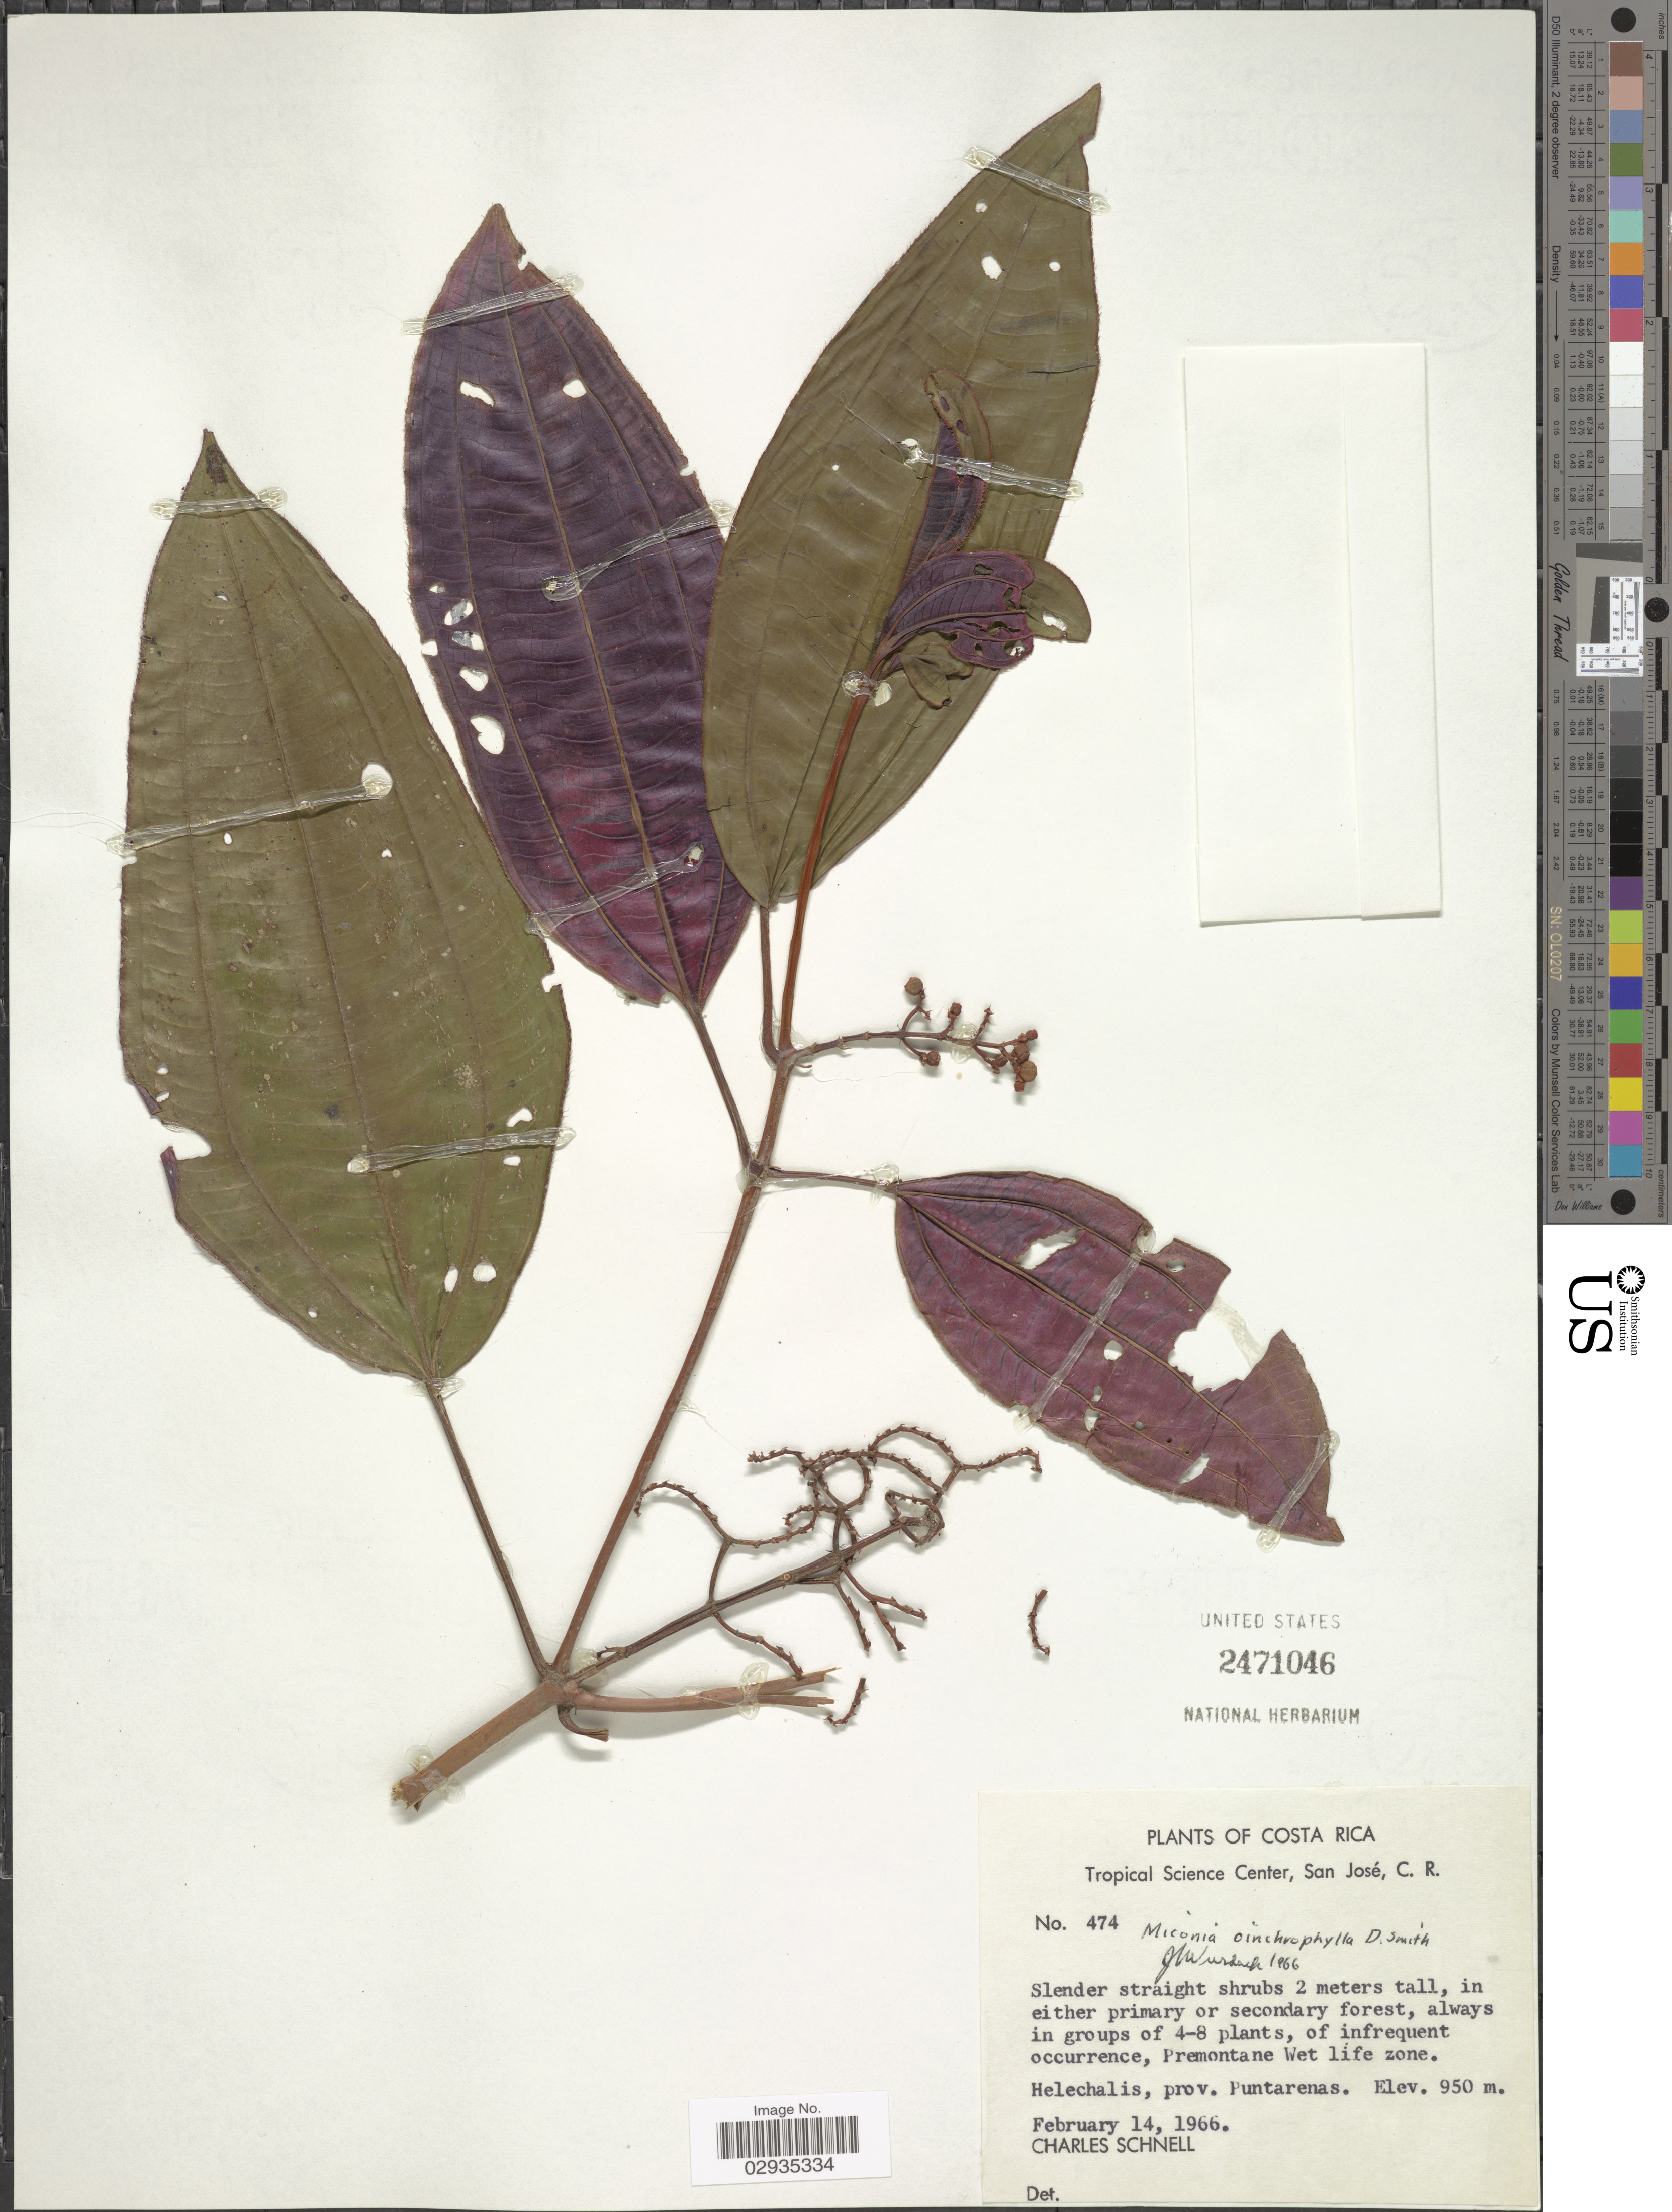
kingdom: Plantae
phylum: Tracheophyta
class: Magnoliopsida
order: Myrtales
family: Melastomataceae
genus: Miconia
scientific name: Miconia oinochrophylla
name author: Donn. Sm.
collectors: C. Schnell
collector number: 474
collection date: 1966-02-14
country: Costa Rica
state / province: Puntarenas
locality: Premontane Wet life zone, Helechalis.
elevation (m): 950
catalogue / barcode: US 2471046